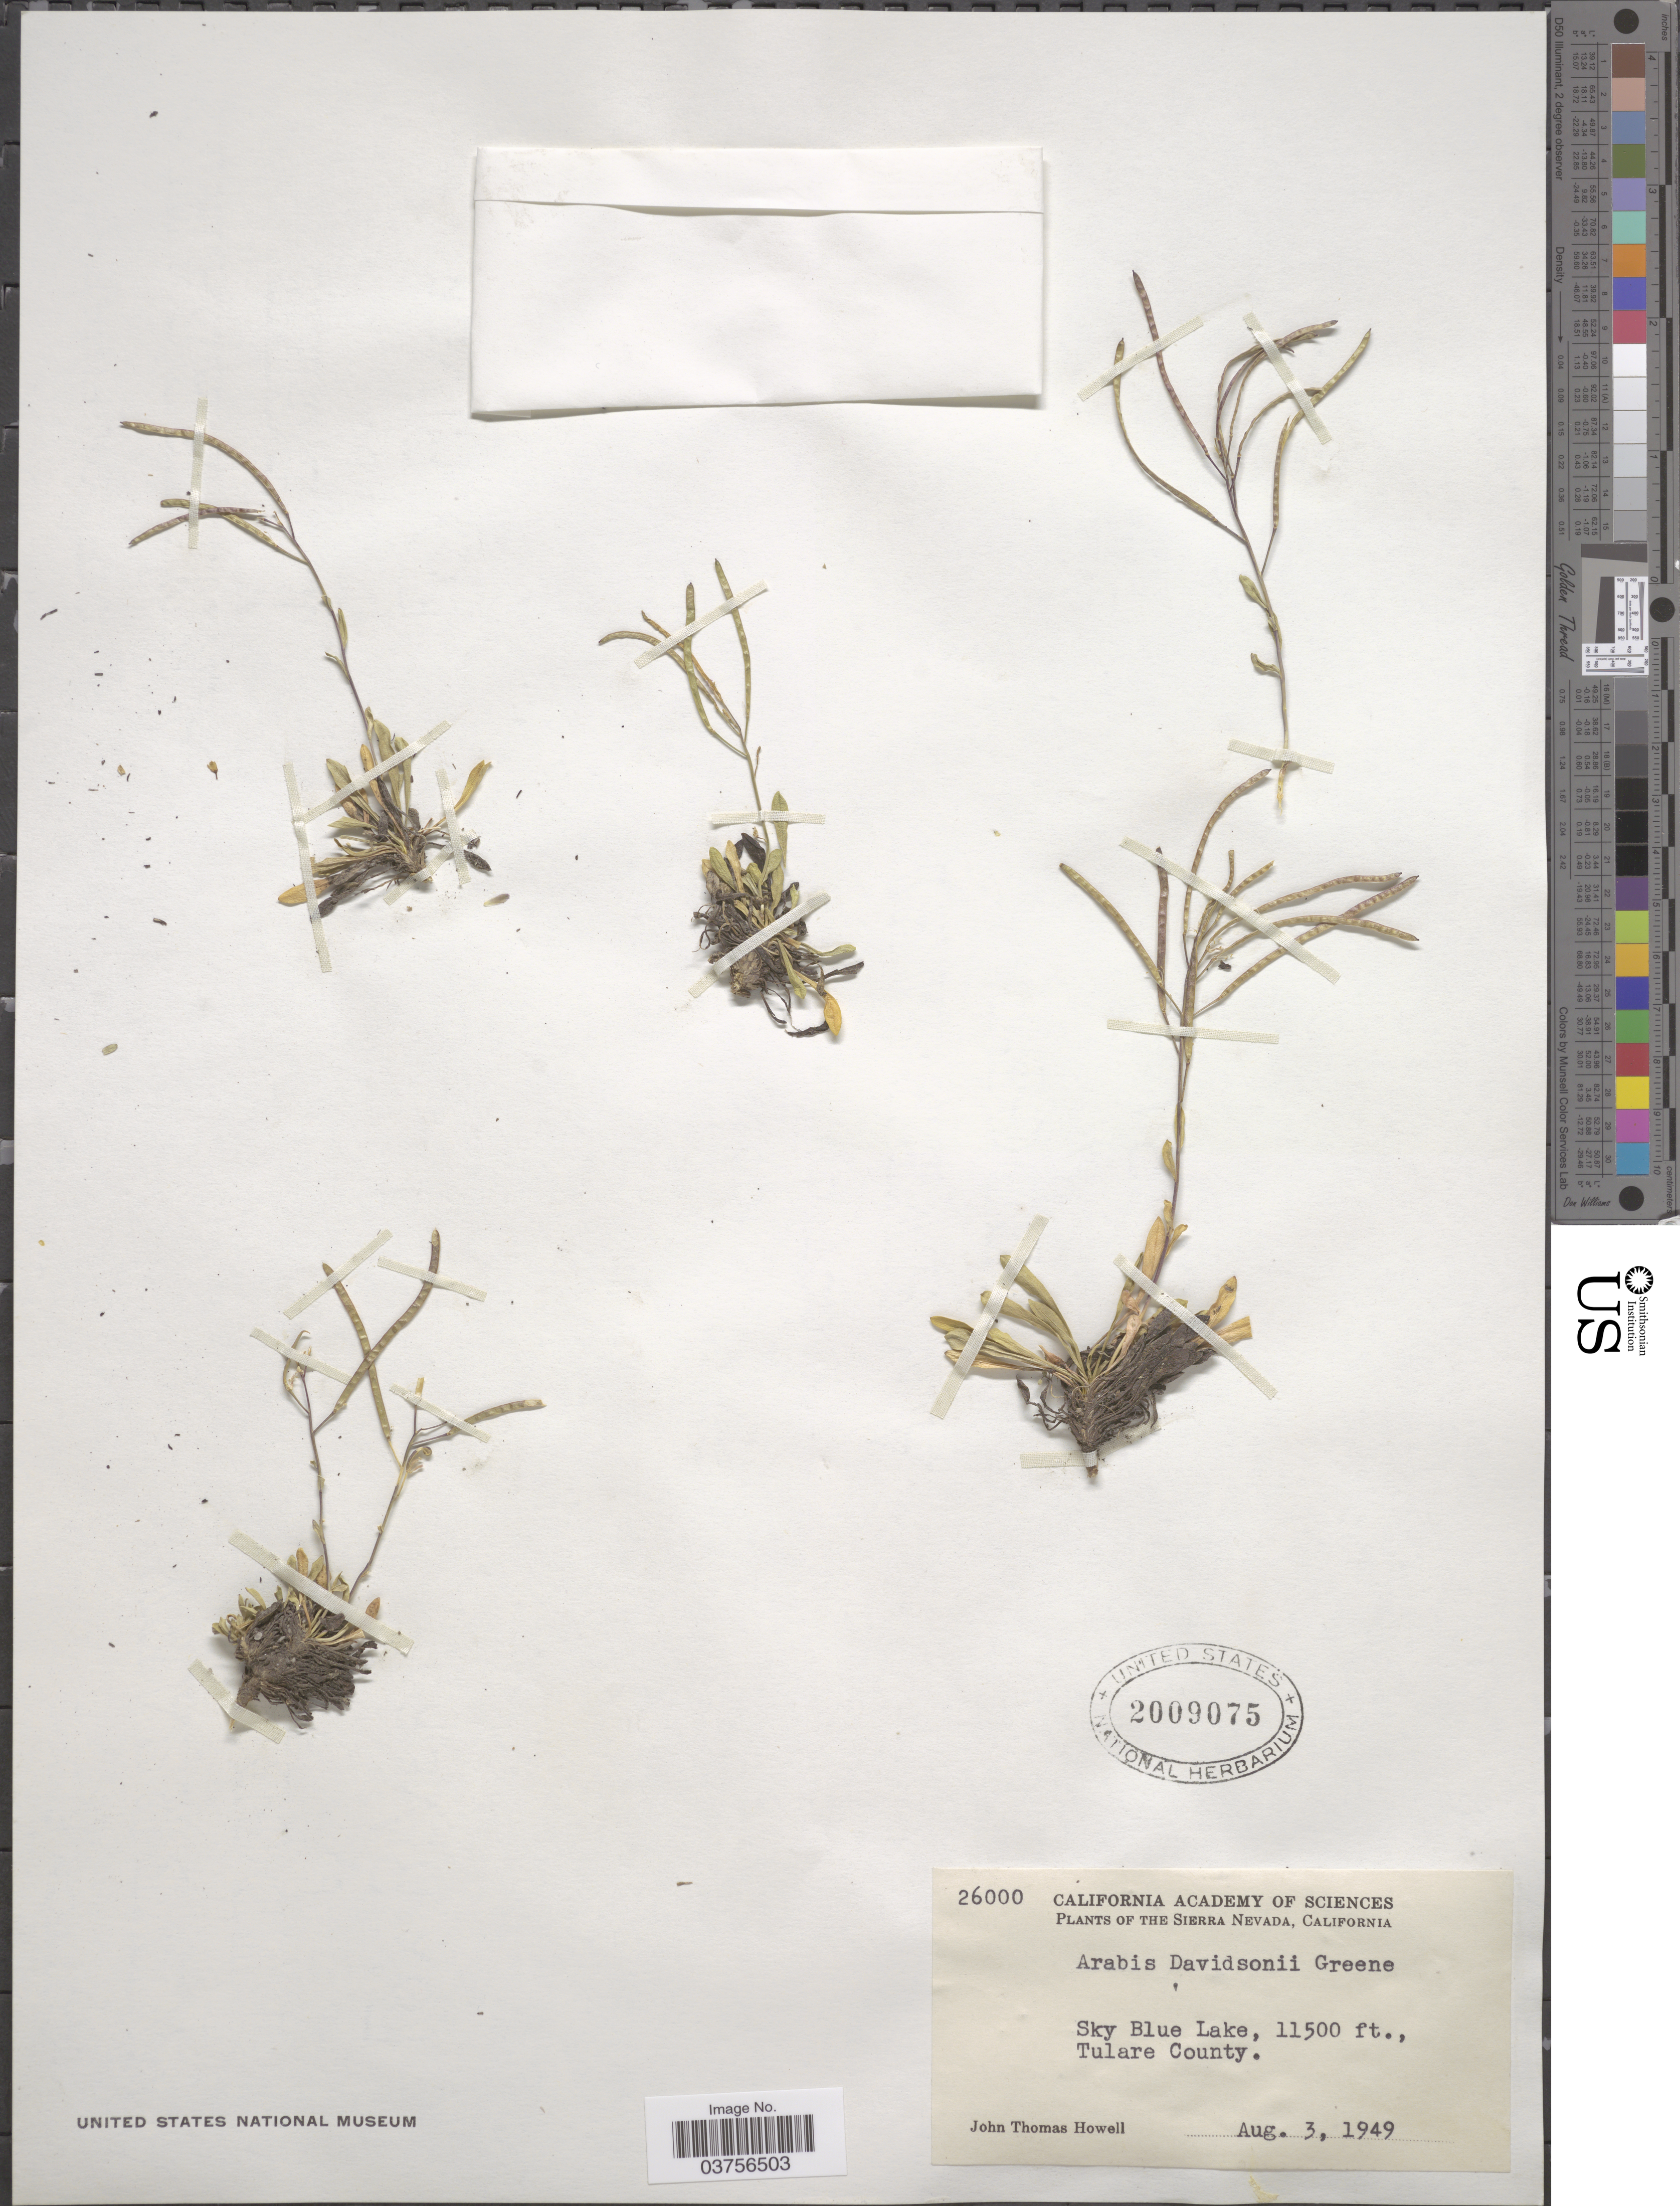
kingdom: Plantae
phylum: Tracheophyta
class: Magnoliopsida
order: Brassicales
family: Brassicaceae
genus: Arabis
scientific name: Arabis davidsonii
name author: Greene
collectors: J. T. Howell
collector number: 26000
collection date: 1949-08-03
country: United States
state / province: California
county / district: Tulare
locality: The Sierra Nevada. Sky Blue Lake. Tulare County.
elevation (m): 3505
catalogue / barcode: US 2009075